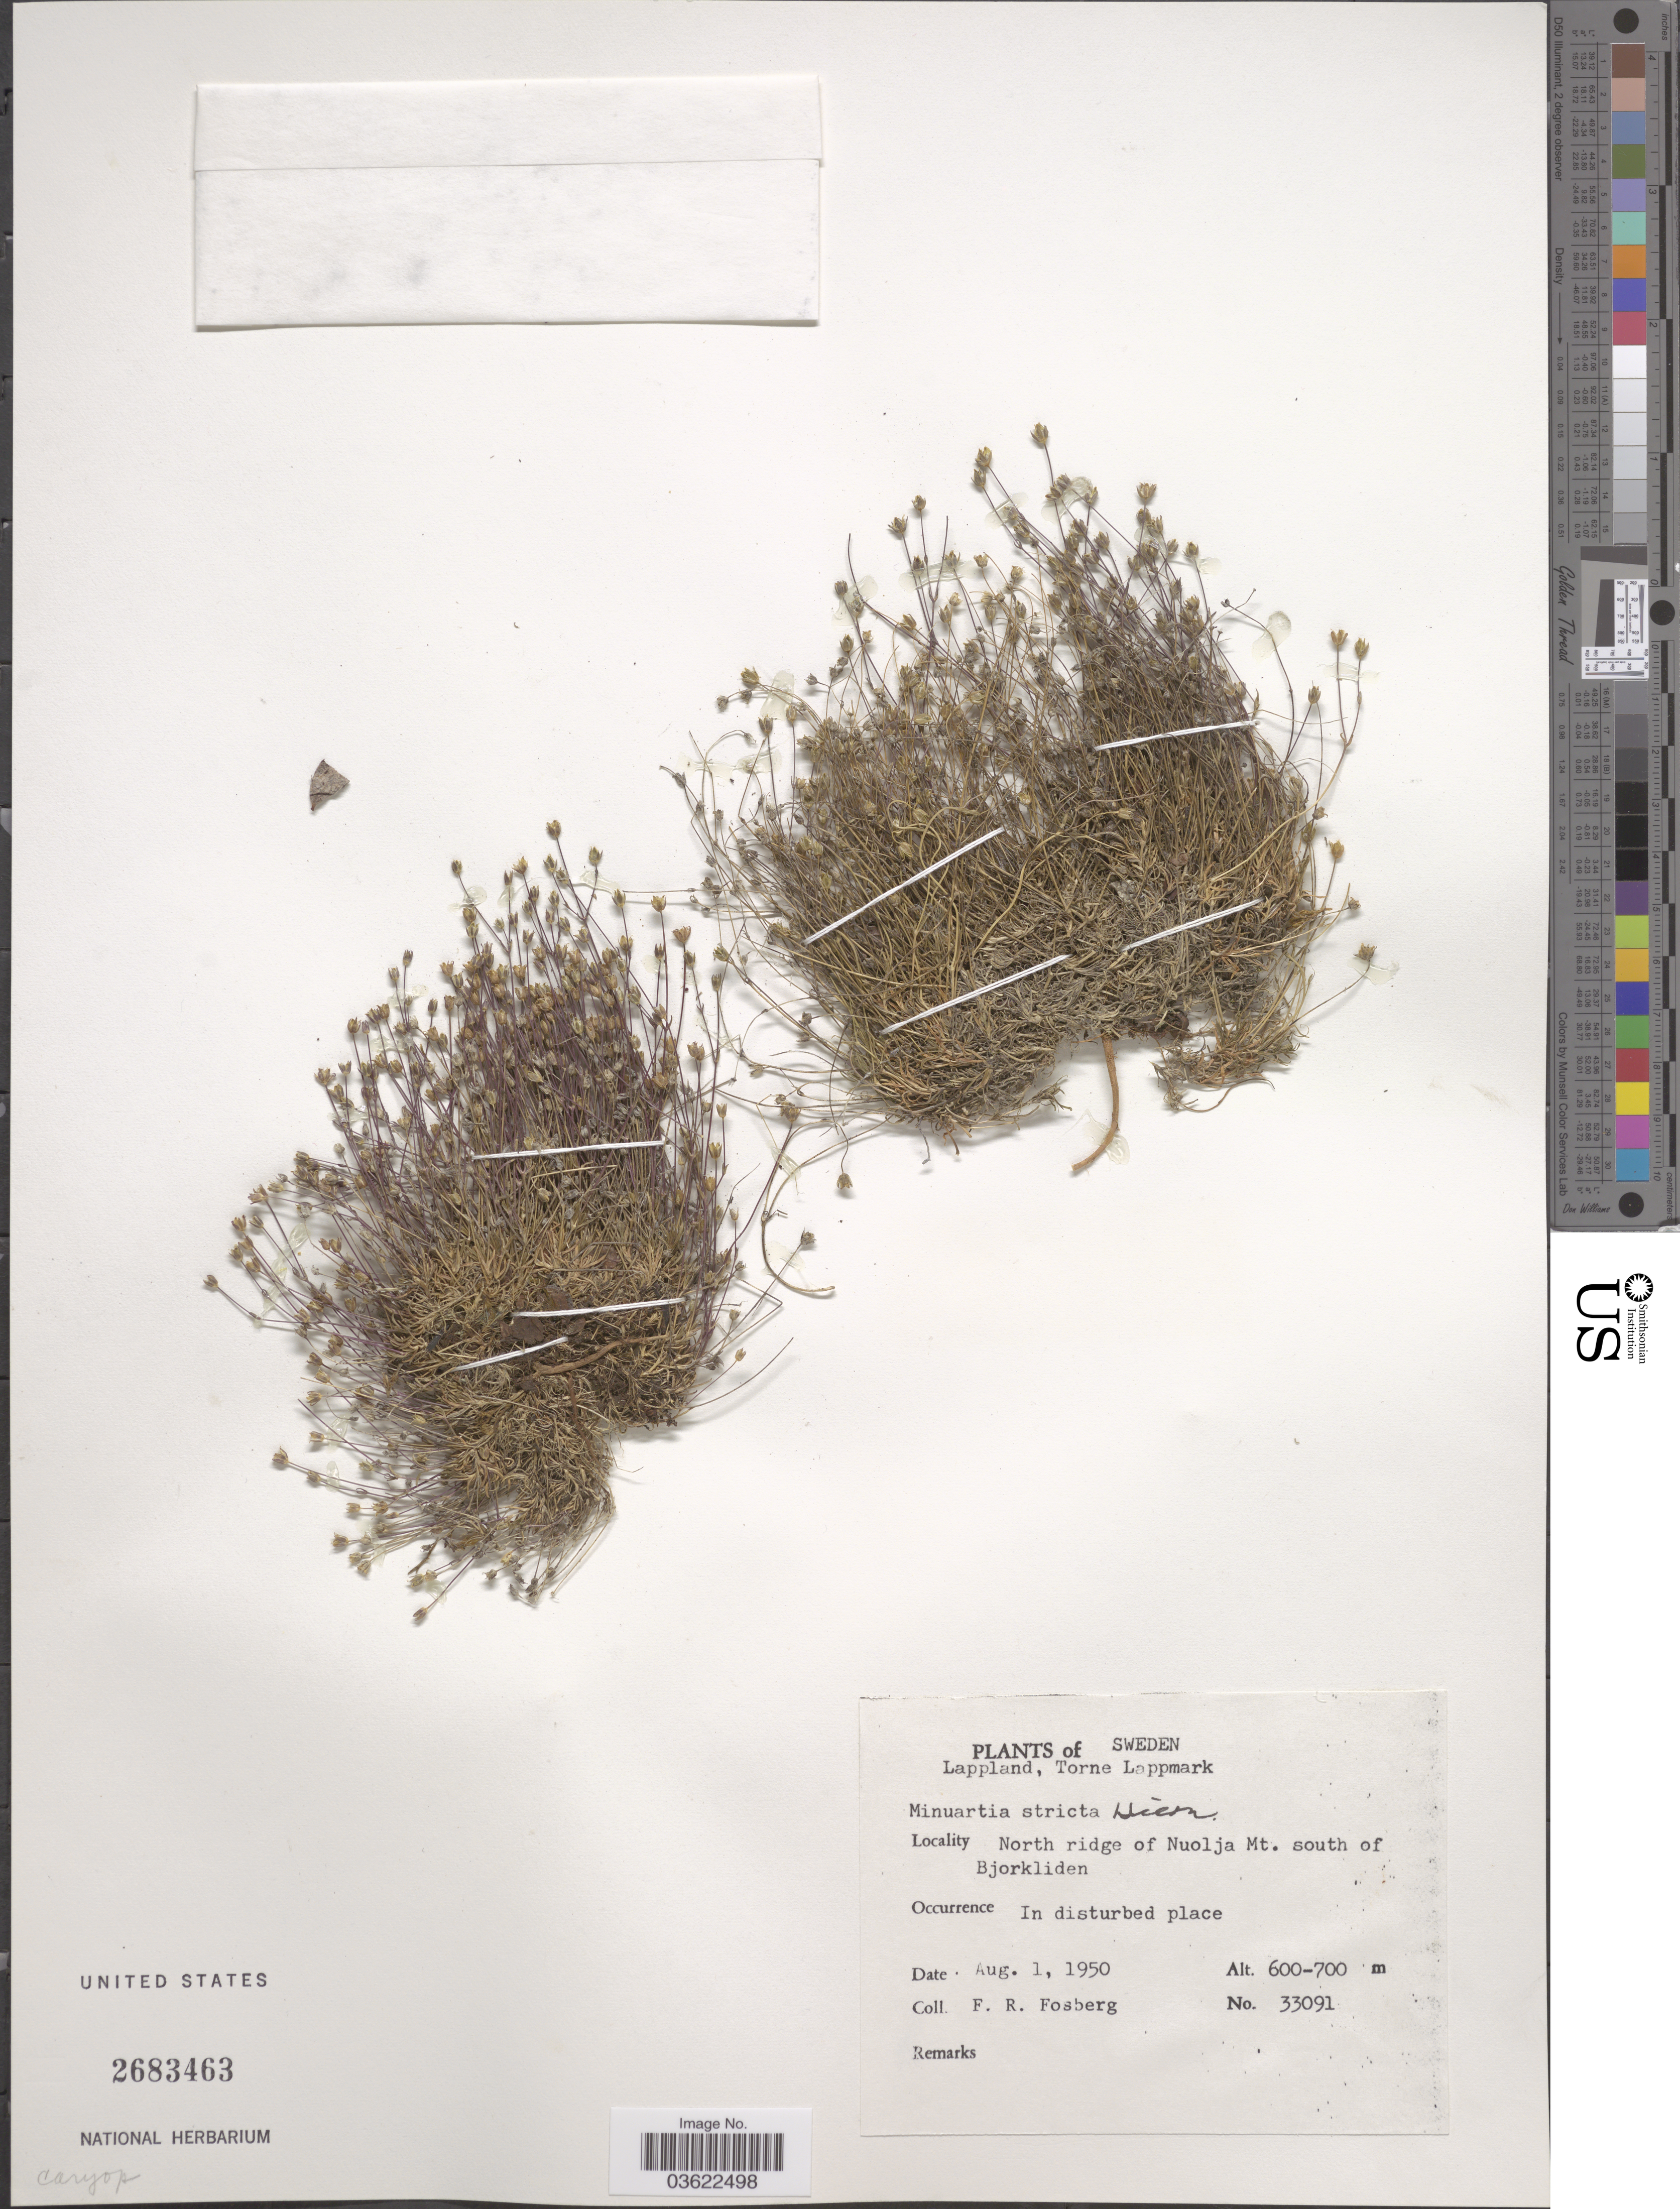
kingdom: Plantae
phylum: Tracheophyta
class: Magnoliopsida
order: Caryophyllales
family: Caryophyllaceae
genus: Sabulina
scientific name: Sabulina stricta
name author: (Sw.) Rchb.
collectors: F. R. Fosberg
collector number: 33091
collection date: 1950-08-01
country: Sweden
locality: Lappland, Torne Lappmark. North ridge of Nuolja Mt. south of Bjorkliden.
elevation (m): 600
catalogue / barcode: US 2683463